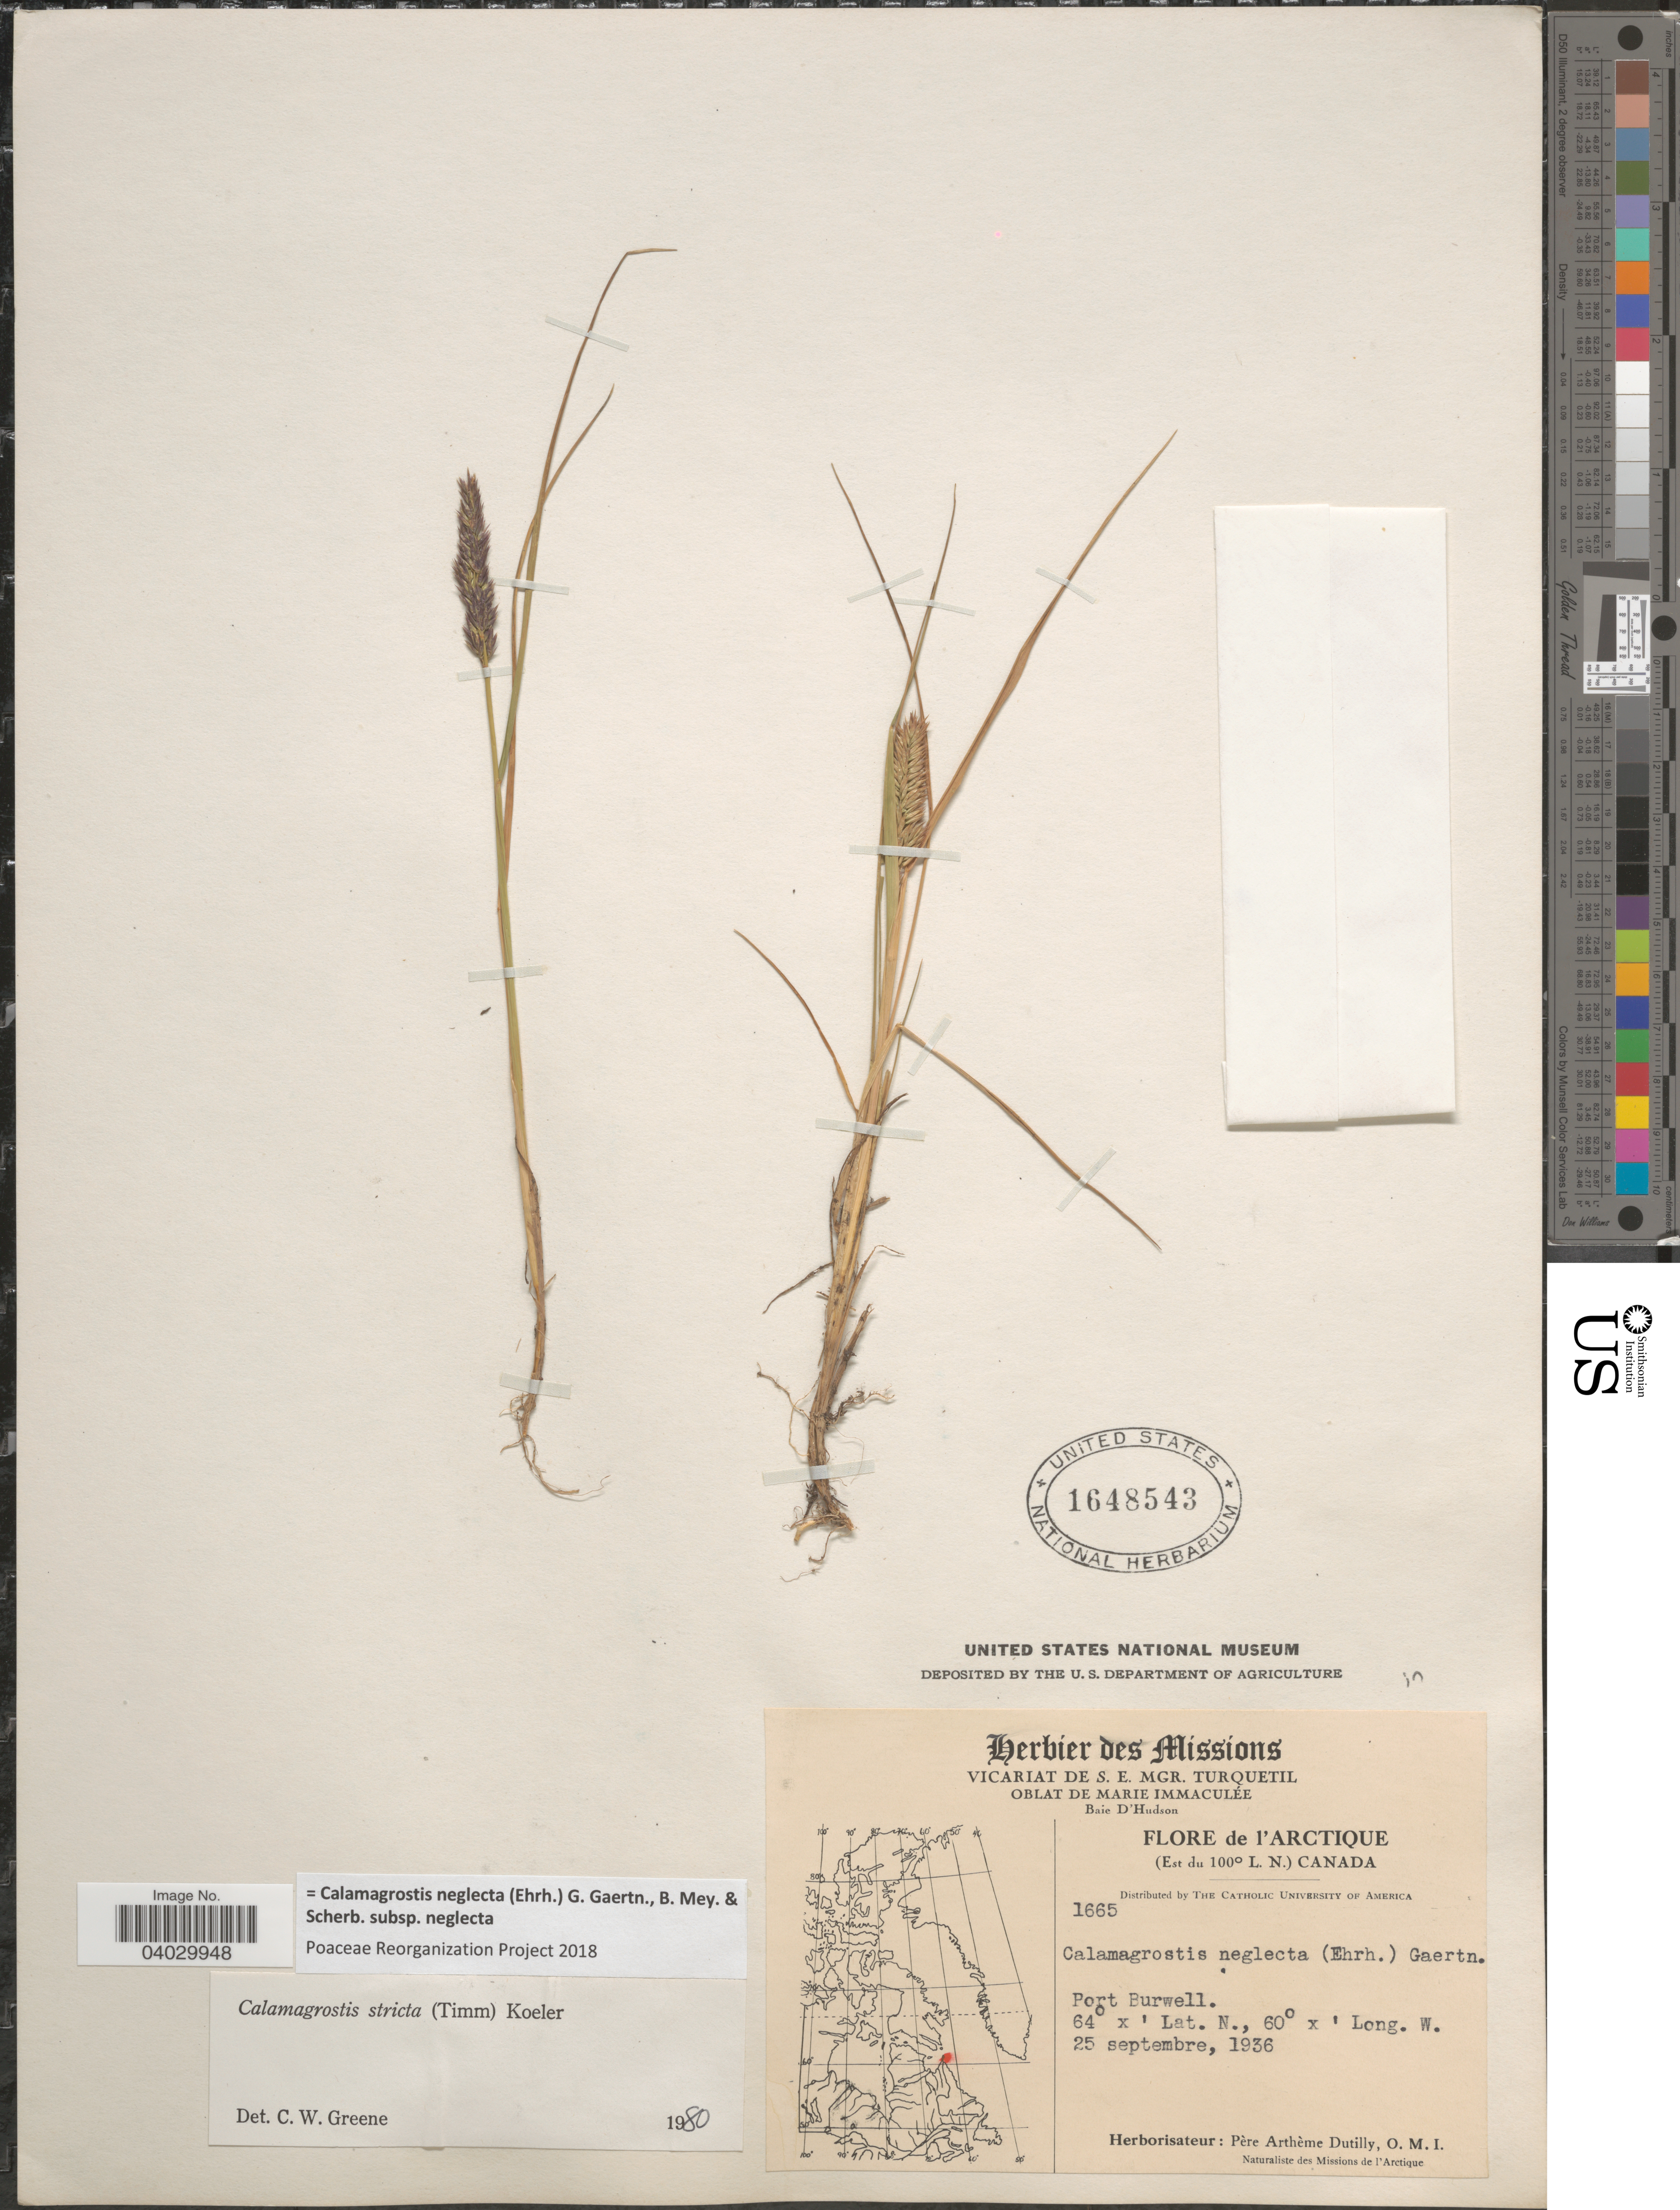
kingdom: Plantae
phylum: Tracheophyta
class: Liliopsida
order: Poales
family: Poaceae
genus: Calamagrostis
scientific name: Calamagrostis neglecta subsp. neglecta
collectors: P. Dutilly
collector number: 1665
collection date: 1936-09-25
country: Canada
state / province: Ontario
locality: L' Arctique (Est du 100º L.N.). Port Burwell.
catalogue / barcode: US 1648543